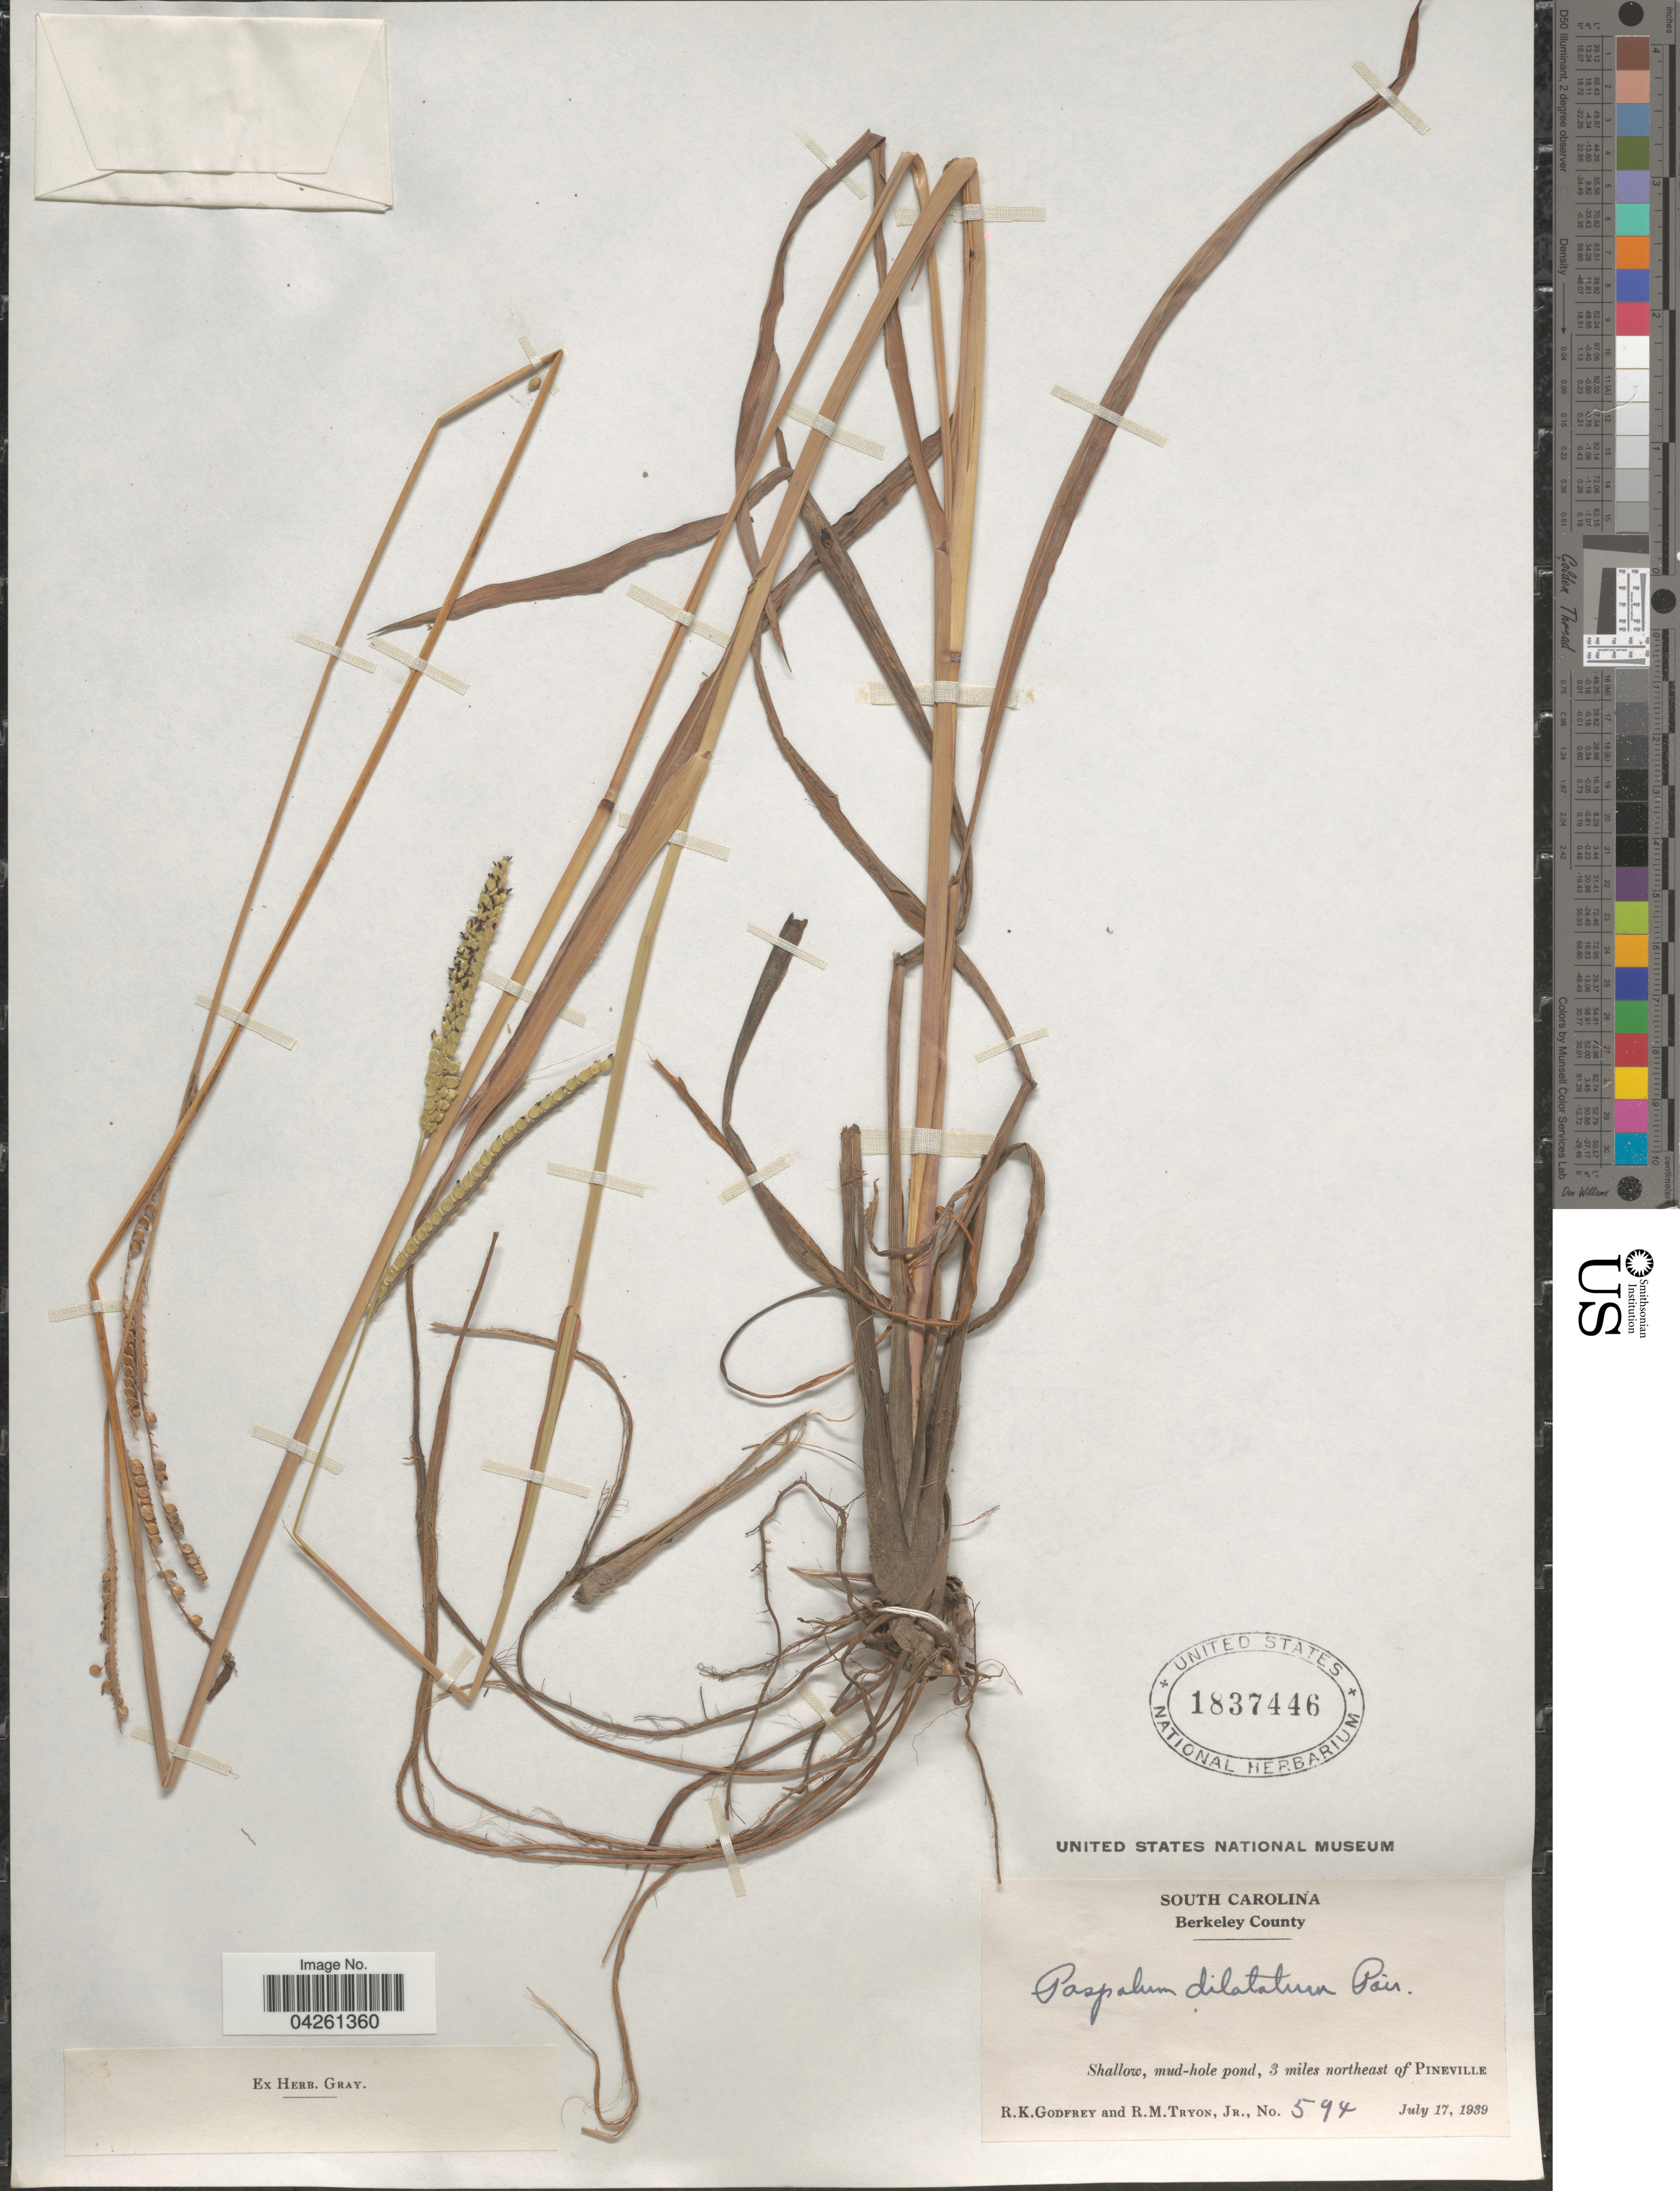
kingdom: Plantae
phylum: Tracheophyta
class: Liliopsida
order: Poales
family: Poaceae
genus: Paspalum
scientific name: Paspalum dilatatum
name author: Poir.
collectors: R. K. Godfrey & R. Tryon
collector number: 594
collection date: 1939-07-17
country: United States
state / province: South Carolina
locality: Berkeley County. Shallow, mud-hole pond, 3 miles northeast of Pineville.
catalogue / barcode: US 1837446